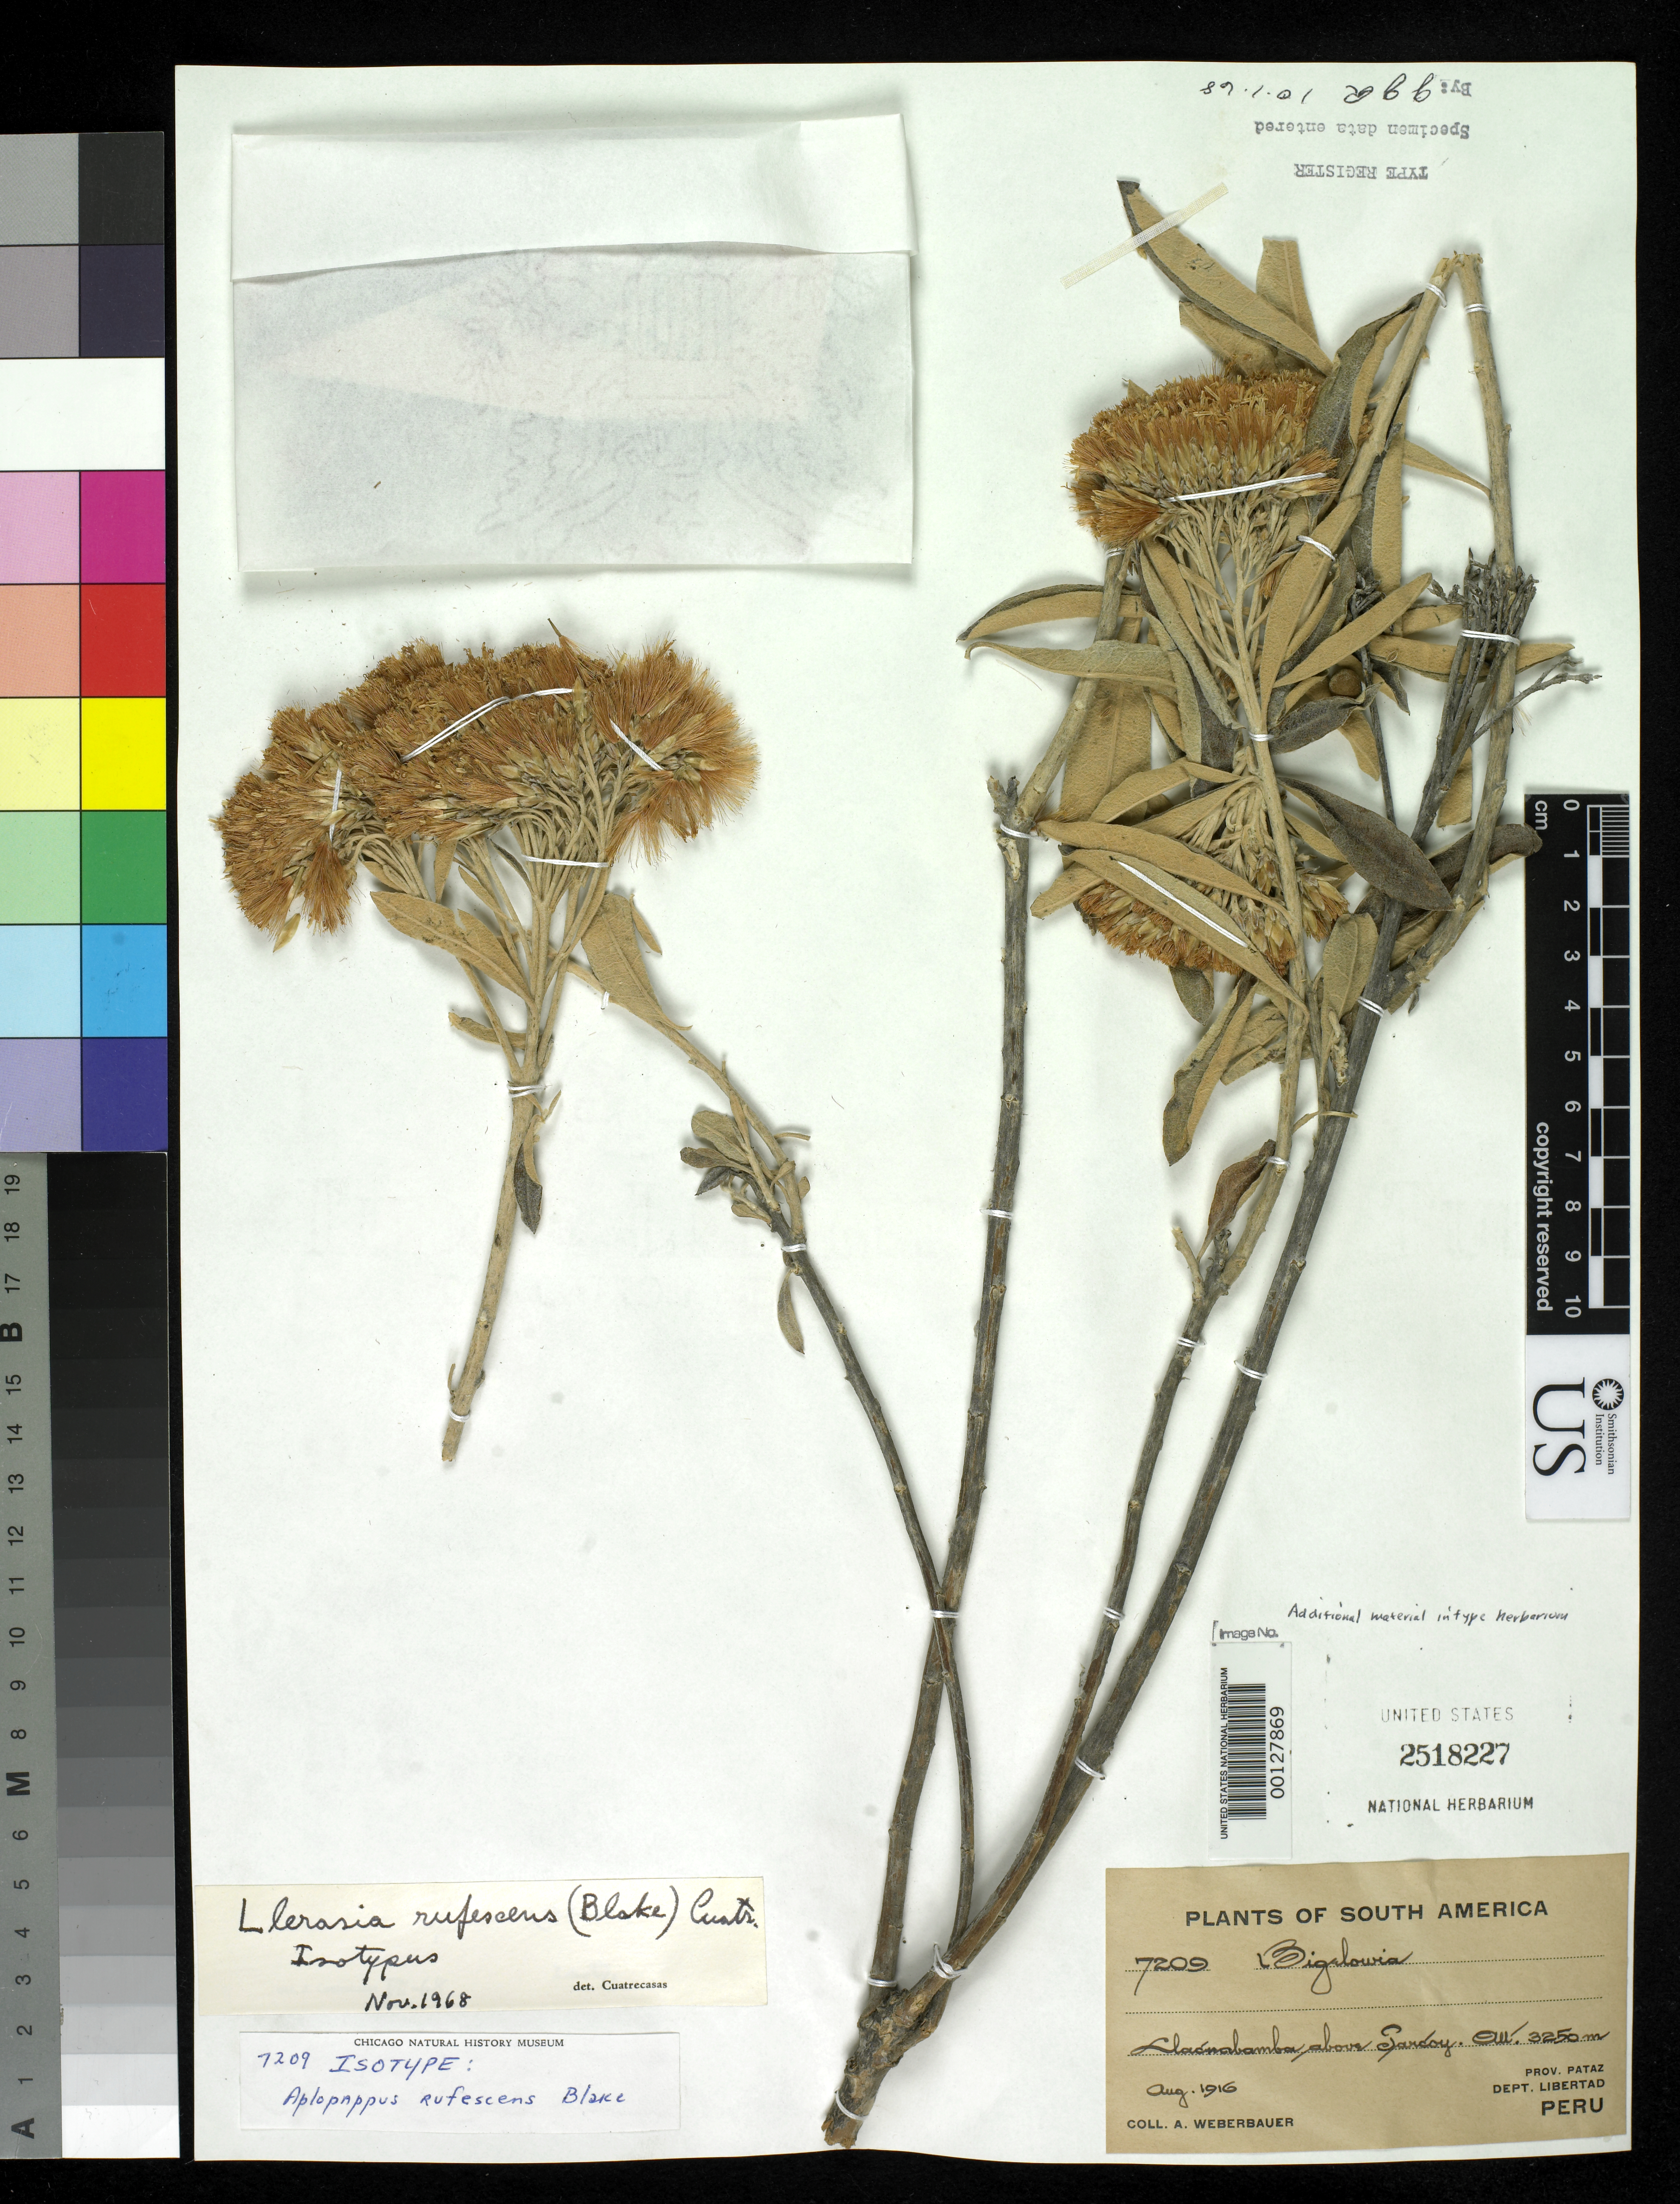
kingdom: Plantae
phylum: Tracheophyta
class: Magnoliopsida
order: Asterales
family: Asteraceae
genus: Haplopappus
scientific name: Haplopappus rufescens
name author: S.F. Blake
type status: Isotype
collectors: A. Weberbauer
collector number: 7209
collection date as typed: Aug 1916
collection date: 1916-08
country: Peru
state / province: La Libertad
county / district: Pataz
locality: Above Parcoy.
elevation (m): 3250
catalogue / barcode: US 2518227